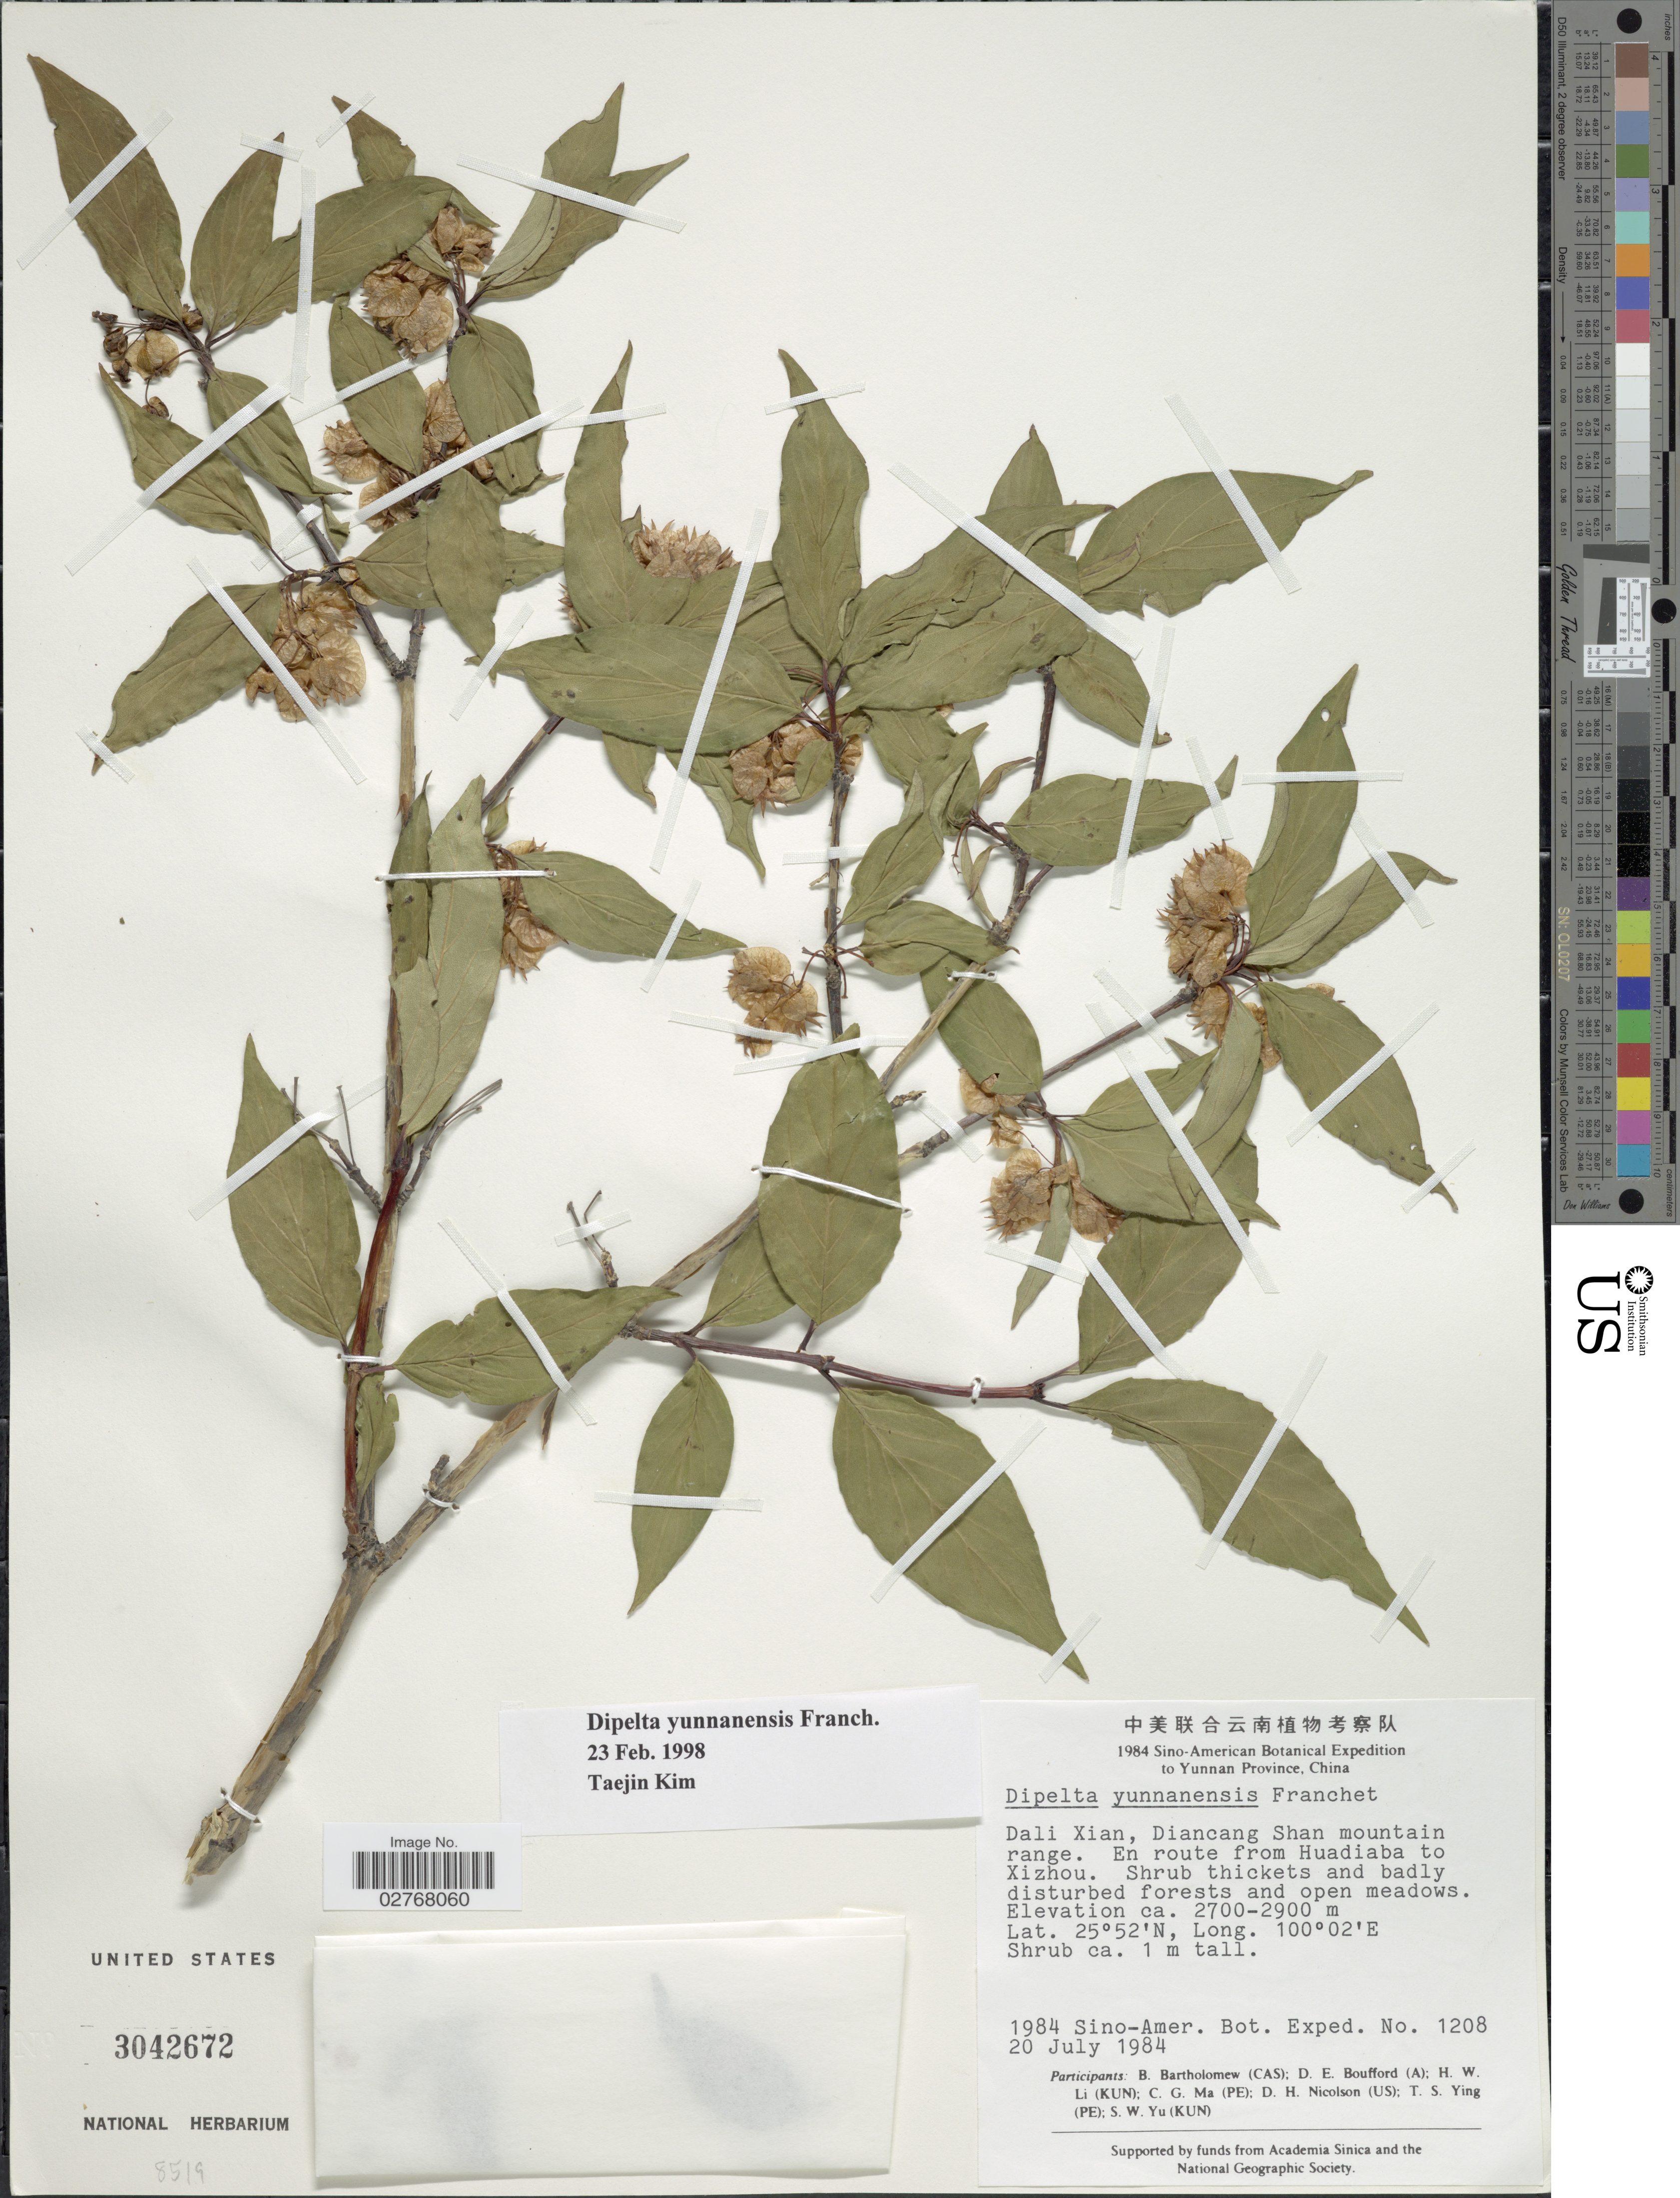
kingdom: Plantae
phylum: Tracheophyta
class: Magnoliopsida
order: Dipsacales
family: Caprifoliaceae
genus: Dipelta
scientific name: Dipelta yunnanensis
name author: Franch.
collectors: Sino-Amer. Bot. Exped. 1984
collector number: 1208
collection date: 1984-07-20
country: China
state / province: Yunnan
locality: Yunnan Province, Dali Xian, Diancang Shan mountain range. En route from Huadiaba to Xizhou.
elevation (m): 2700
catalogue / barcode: US 3042672